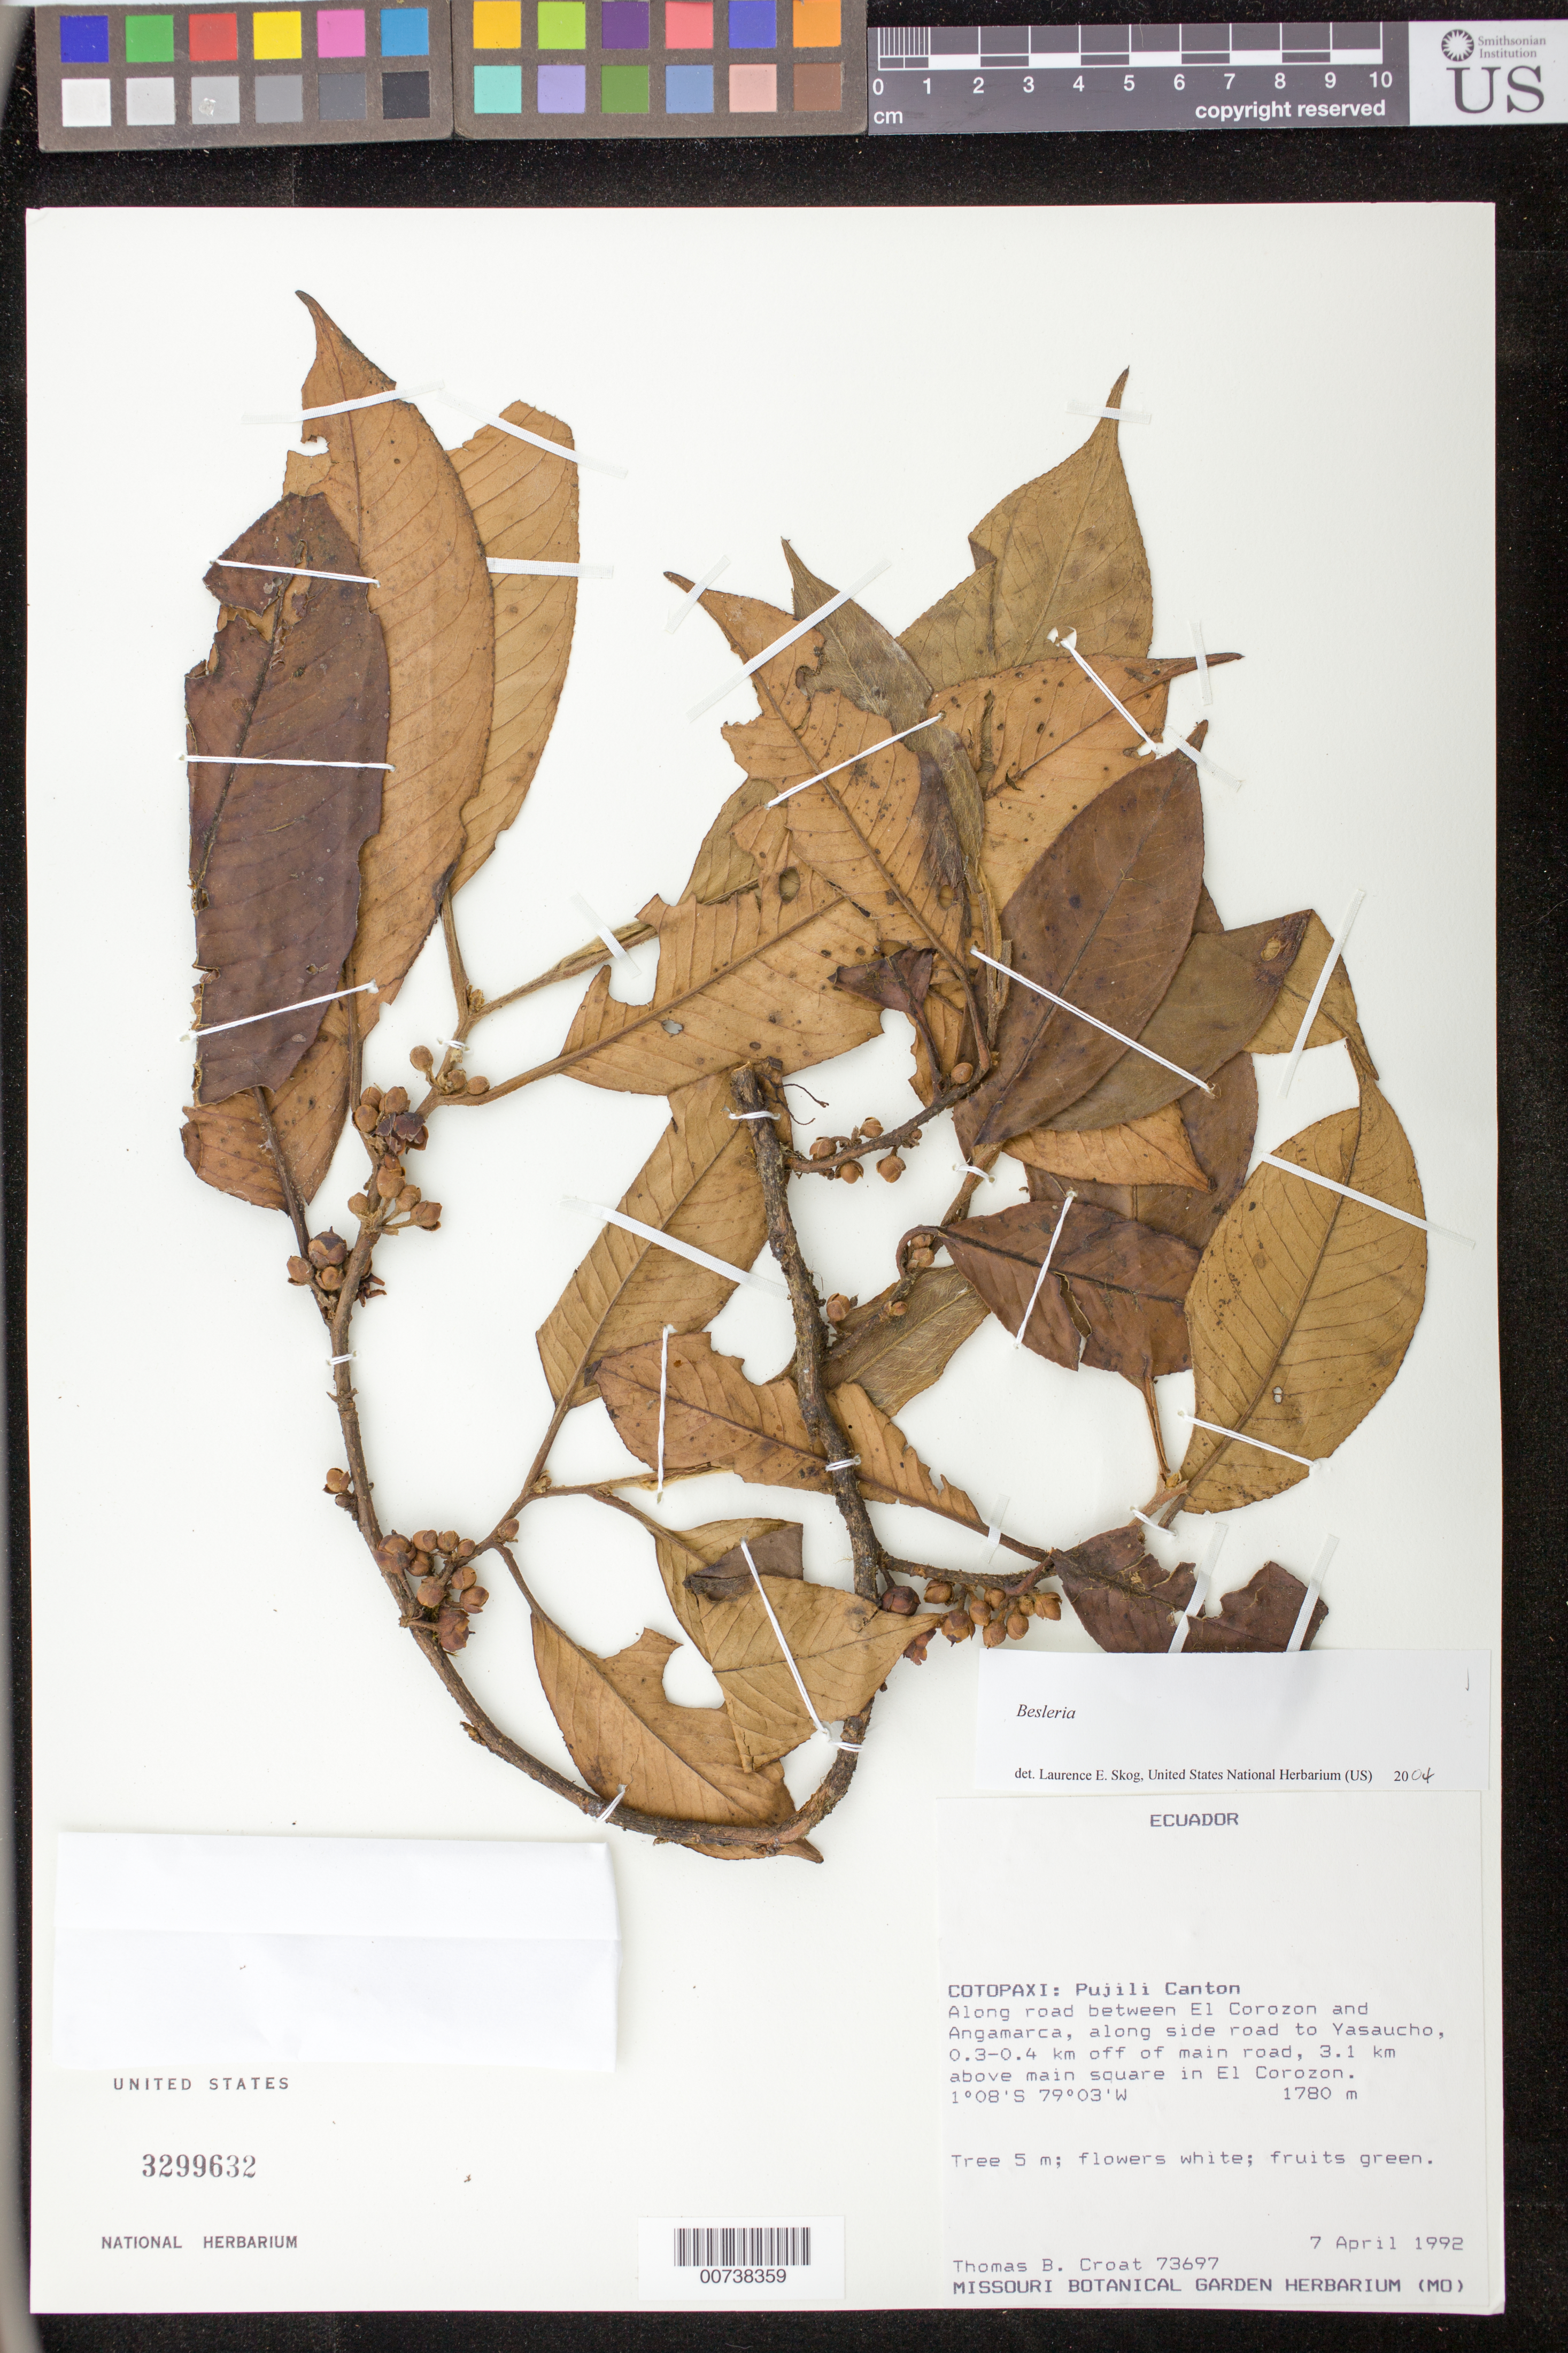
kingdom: Plantae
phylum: Tracheophyta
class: Magnoliopsida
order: Lamiales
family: Gesneriaceae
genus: Besleria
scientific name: Besleria sp.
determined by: Skog, Laurence E.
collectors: T. B. Croat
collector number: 73697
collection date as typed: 07 Apr 1992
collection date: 1992-04-07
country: Ecuador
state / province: Cotopaxi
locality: Cotopaxi: Pujili Canton. Along road between El Corozon and Angamarca, along side road to Yasaucho, 0.3-0.4 km off of main road, 3.1 km above main square in El Corozon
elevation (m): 1780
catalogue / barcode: US 3299632